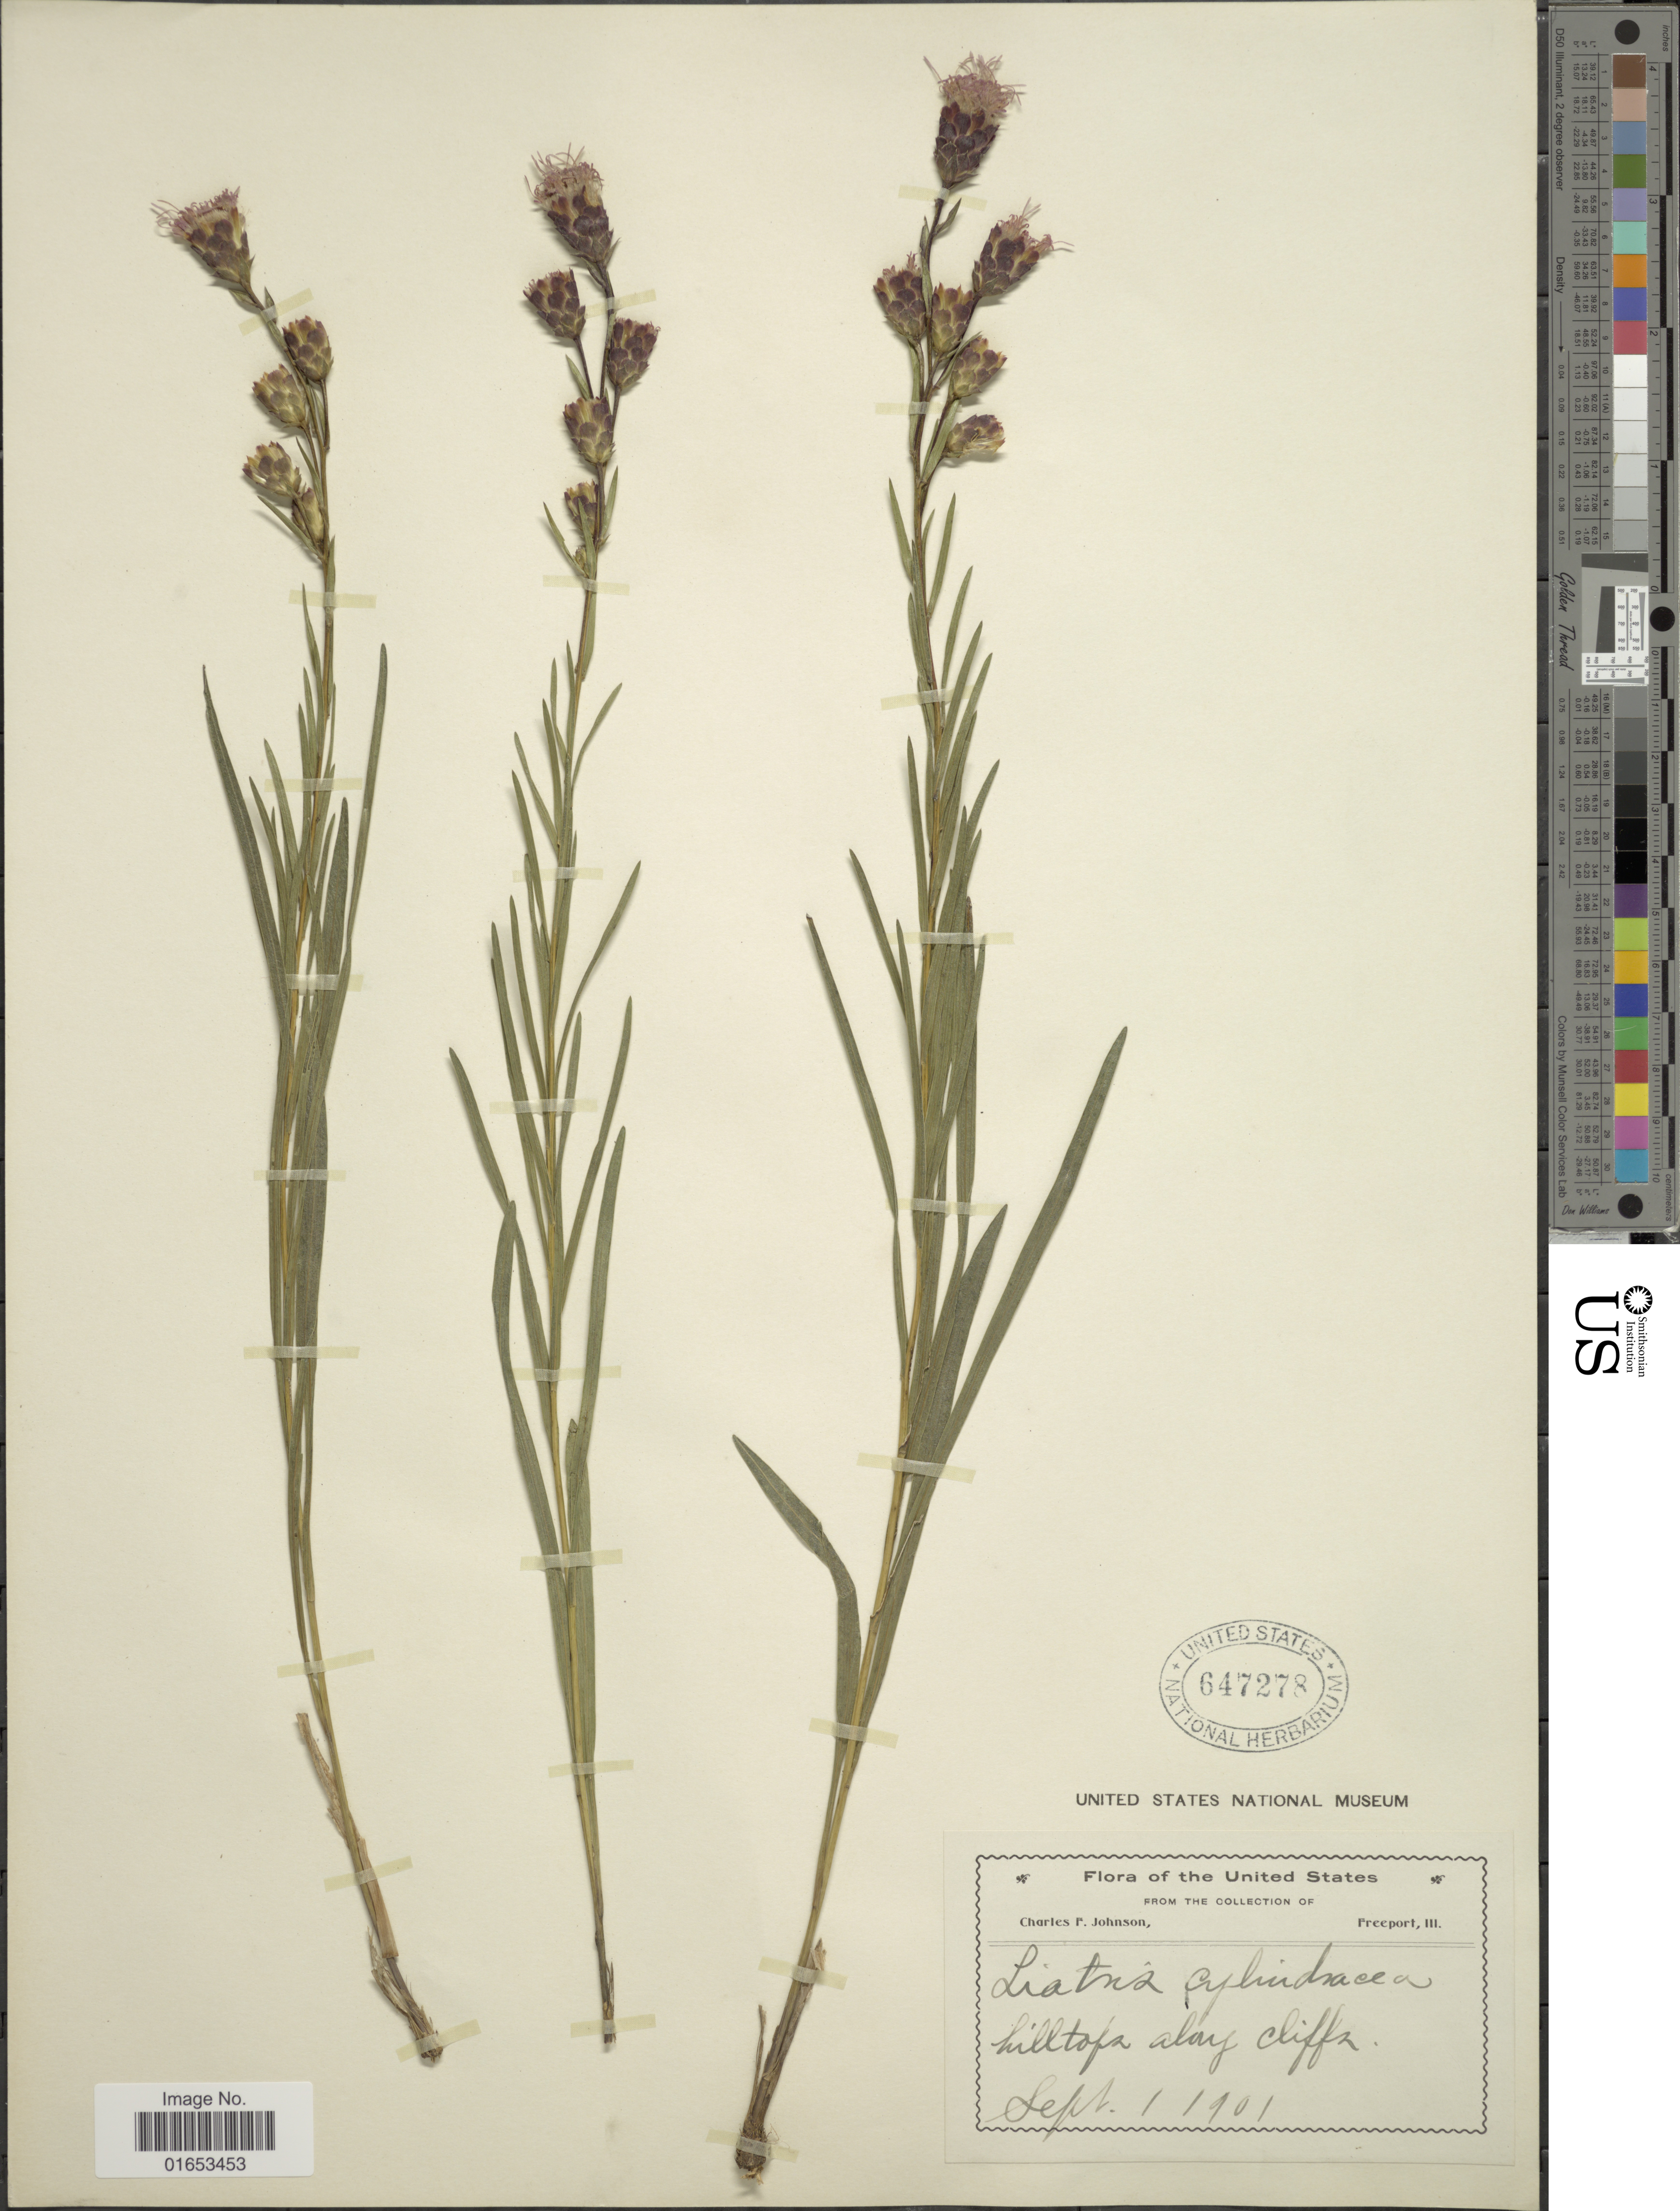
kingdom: Plantae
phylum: Tracheophyta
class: Magnoliopsida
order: Asterales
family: Asteraceae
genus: Liatris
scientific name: Liatris cylindracea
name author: Michaux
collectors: C. F. Johnson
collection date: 1901-09-01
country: United States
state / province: Illinois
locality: Freeport, hilltops, along cliffs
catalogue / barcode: US 647278